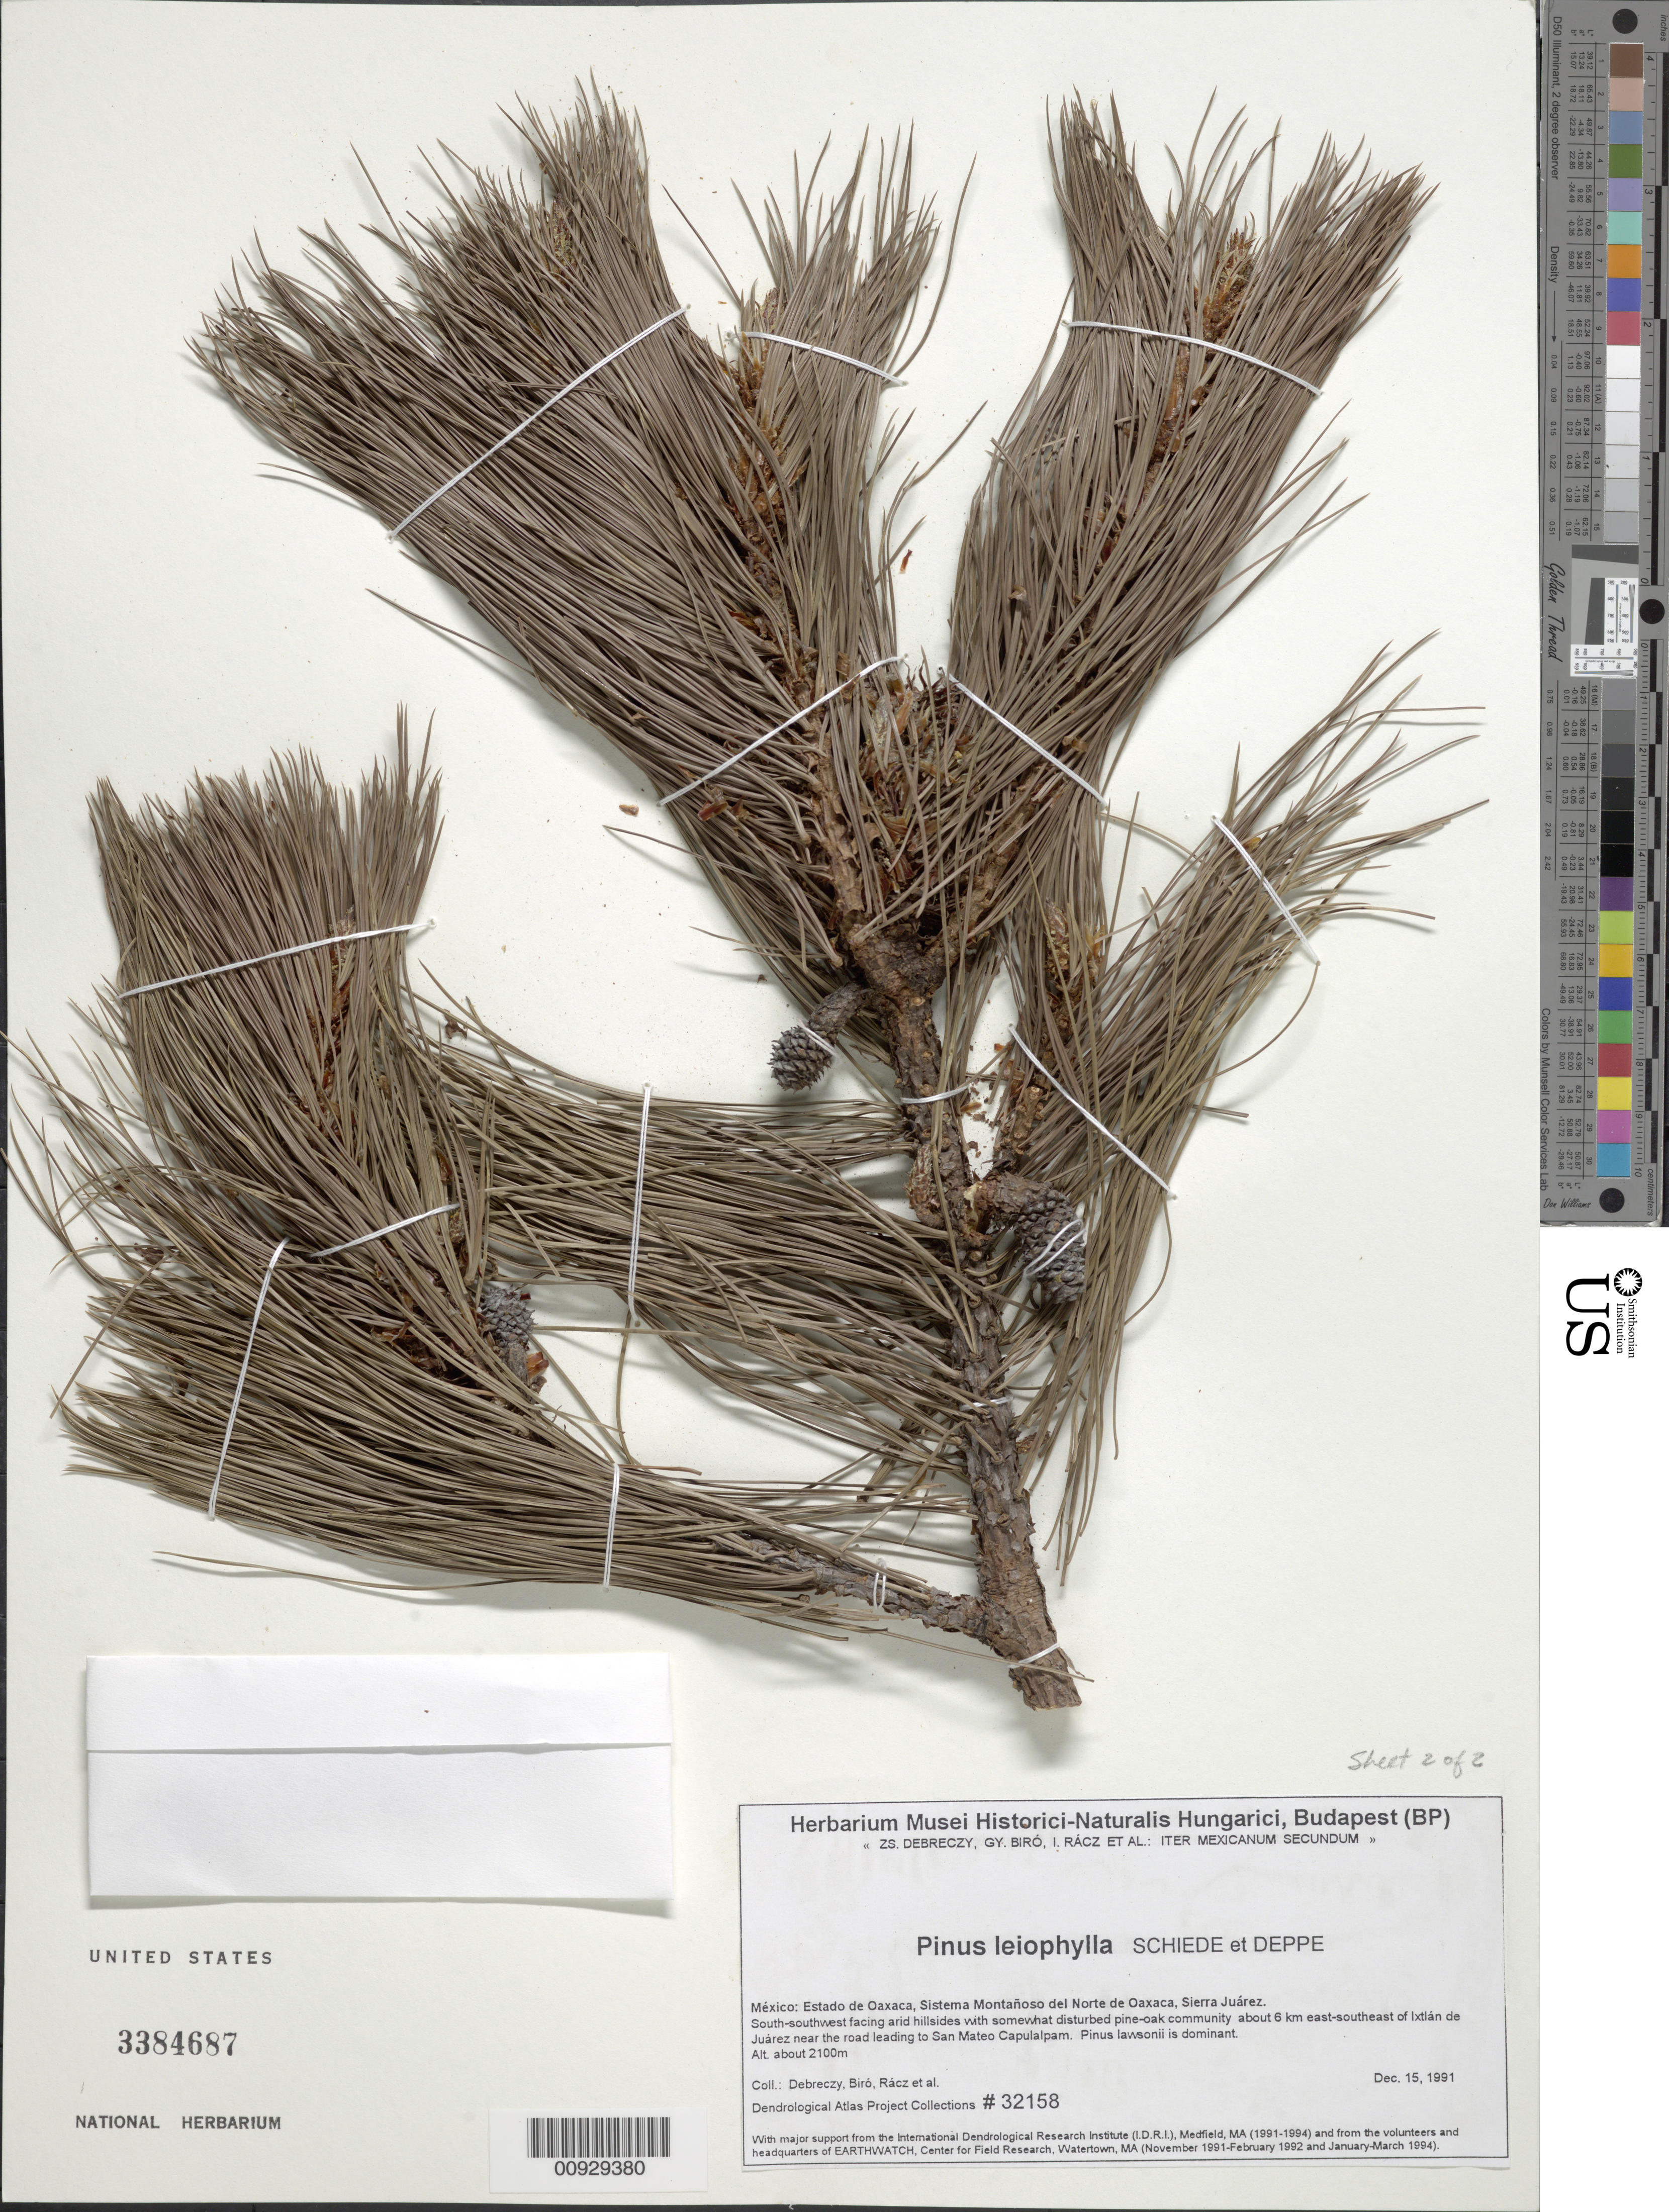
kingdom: Plantae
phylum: Tracheophyta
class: Pinopsida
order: Pinales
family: Pinaceae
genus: Pinus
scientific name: Pinus leiophylla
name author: Schiede ex Schltdl. & Cham.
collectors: Z. Debreczy, G. Biro, I. Rácz & et al.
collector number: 32158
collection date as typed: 15 Dec 1991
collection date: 1991-12-15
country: Mexico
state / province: Oaxaca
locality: Sistema Montañoso del Norte de Oaxaca, Sierra Juárez. South-southwest facing arid hillsides about 6 km east-southeast of Ixtlán de Juárez near the road leading to San Mateo Capulalpam.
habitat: South-southwest facing arid hillsides with somewhat disturbed pine-oak community. Pinus lawsonii is dominant.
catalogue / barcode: US 3384687